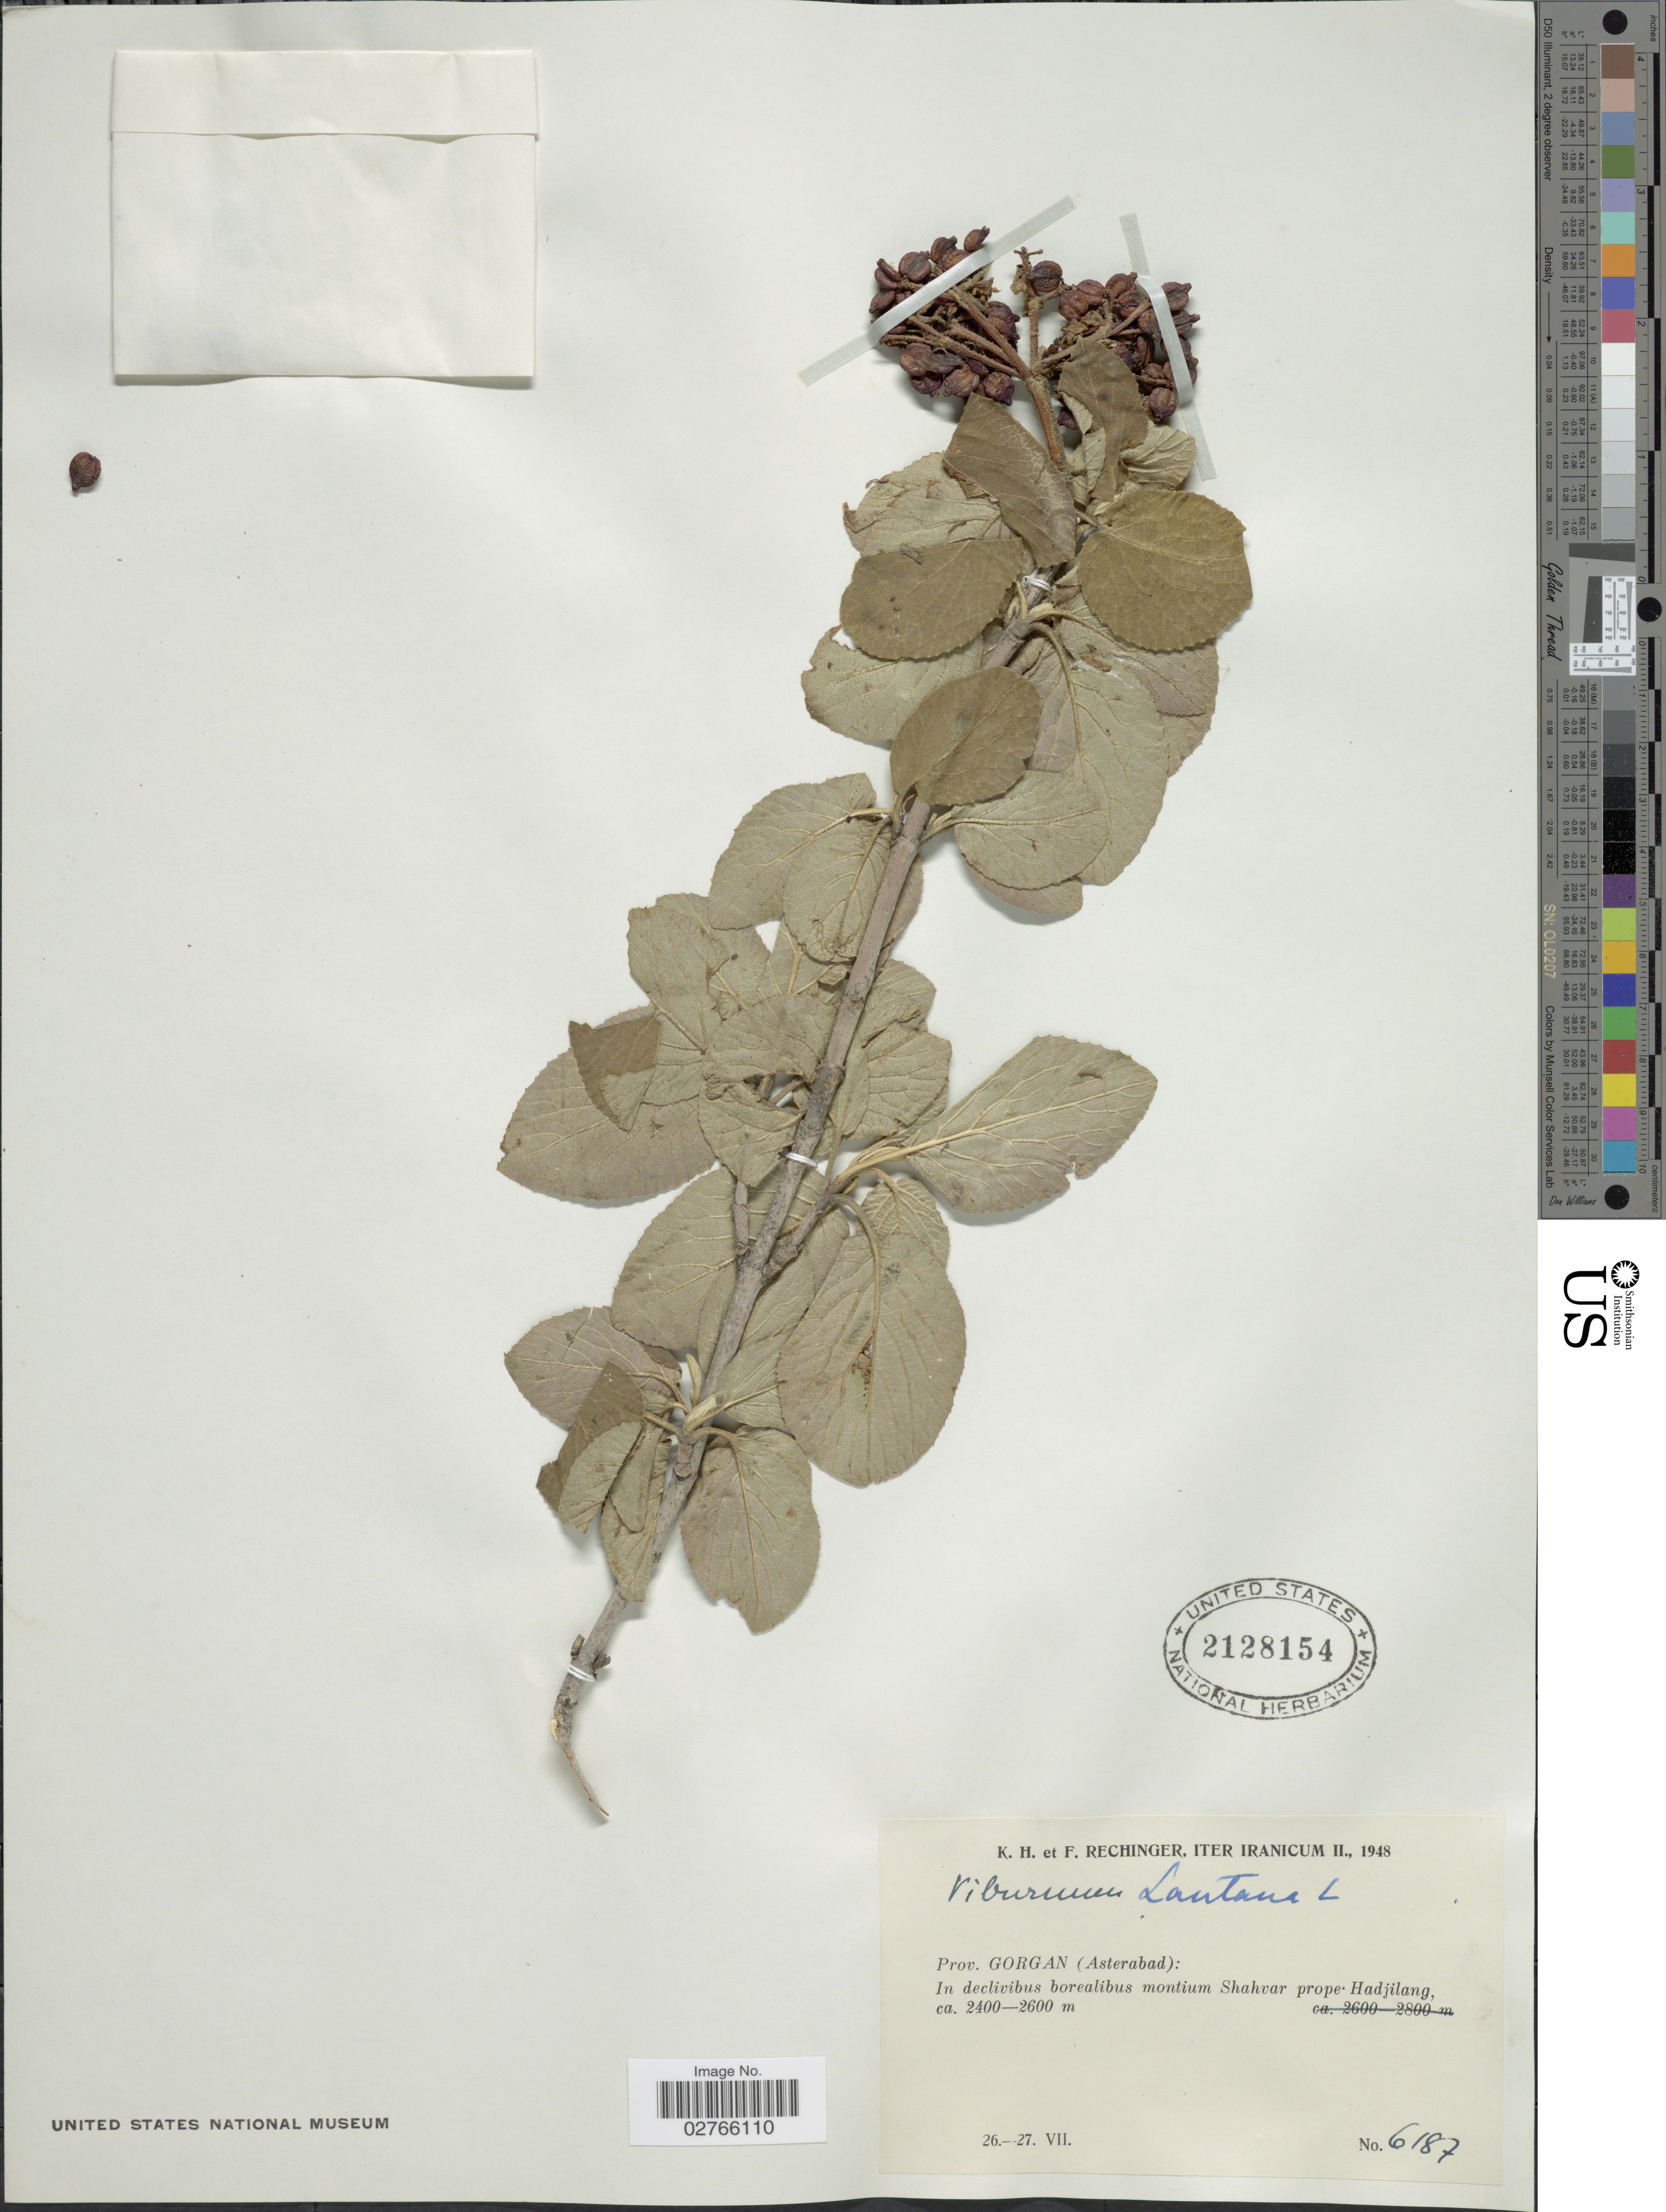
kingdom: Plantae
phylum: Tracheophyta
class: Magnoliopsida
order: Dipsacales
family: Viburnaceae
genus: Viburnum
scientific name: Viburnum lantana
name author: L.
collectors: K. H. Rechinger & F. Rechinger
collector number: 6187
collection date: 1948-07-26/1948-07-27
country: Iran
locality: Prov. Gorgan (Asterabad): In declivibus borealibus montium Shahvar prope Hadjilang.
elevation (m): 2400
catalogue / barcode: US 2128154